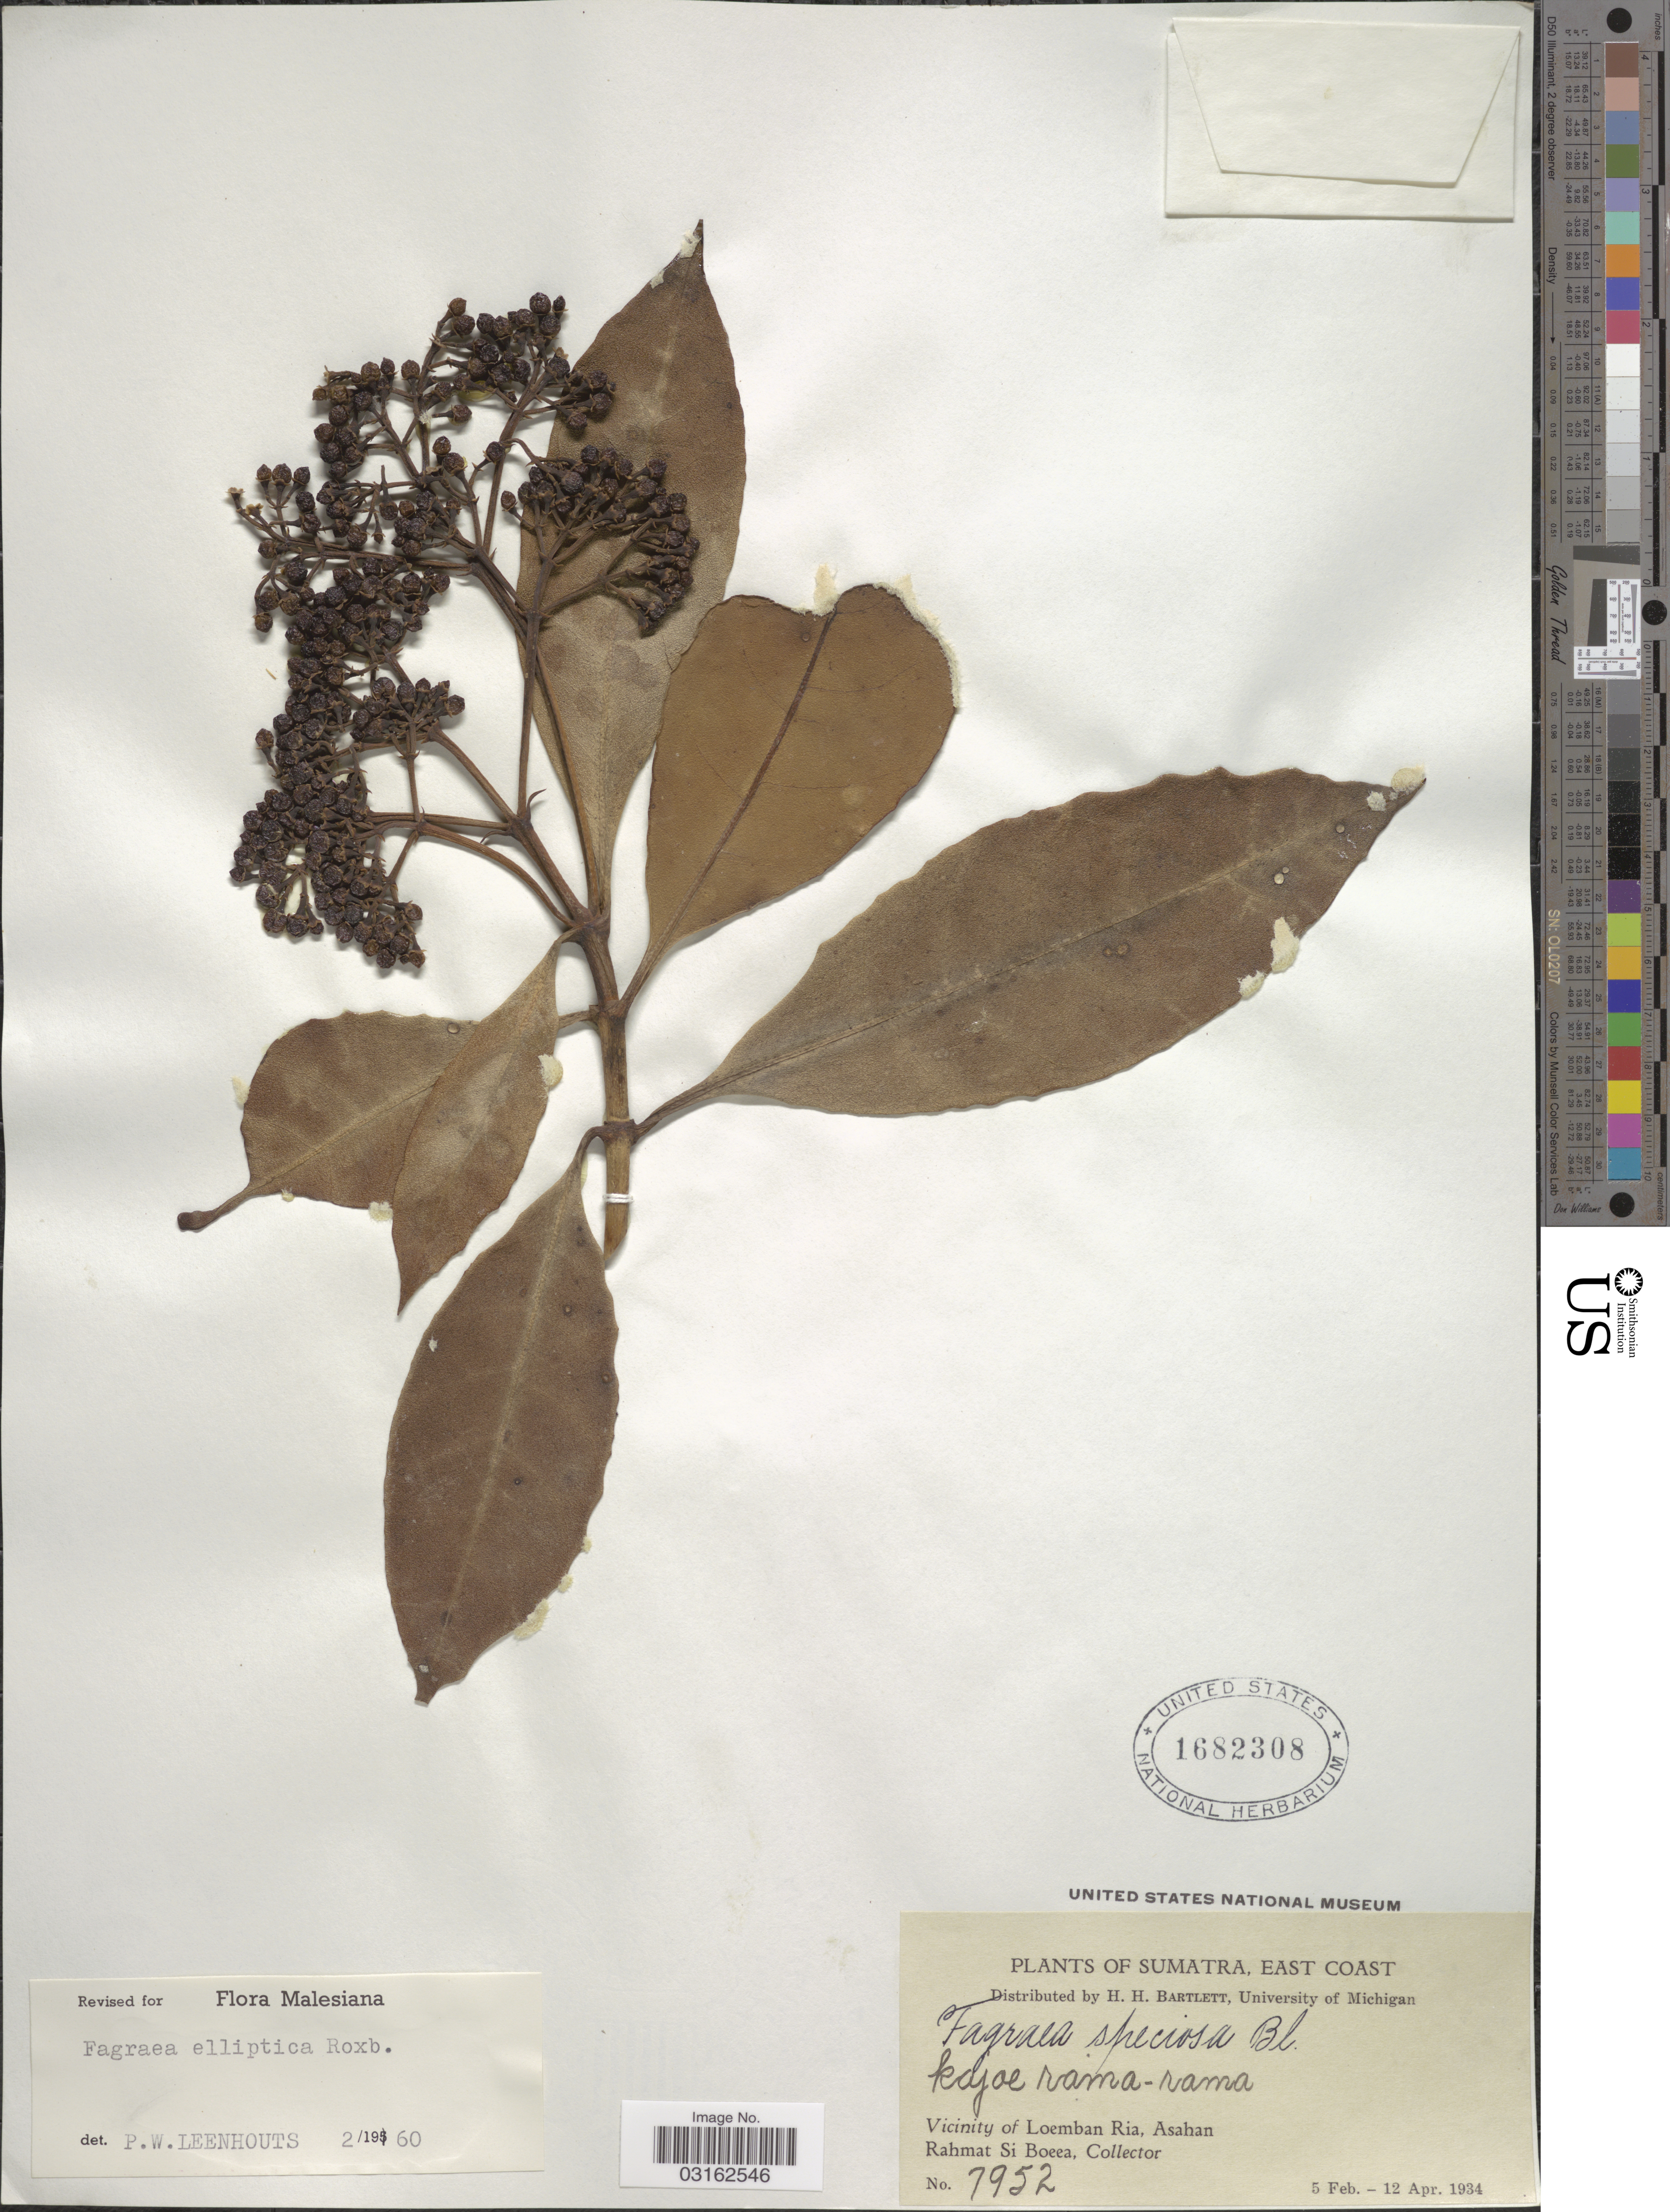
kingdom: Plantae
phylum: Tracheophyta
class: Magnoliopsida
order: Gentianales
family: Gentianaceae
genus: Fagraea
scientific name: Fagraea elliptica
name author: Roxb.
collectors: Rahmat Si Boeea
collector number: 7952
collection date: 1934-02-05/1934-04-12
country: Indonesia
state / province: Sumatra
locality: East Coast. Vicinity of Loemban Ria, Asahan.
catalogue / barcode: US 1682308